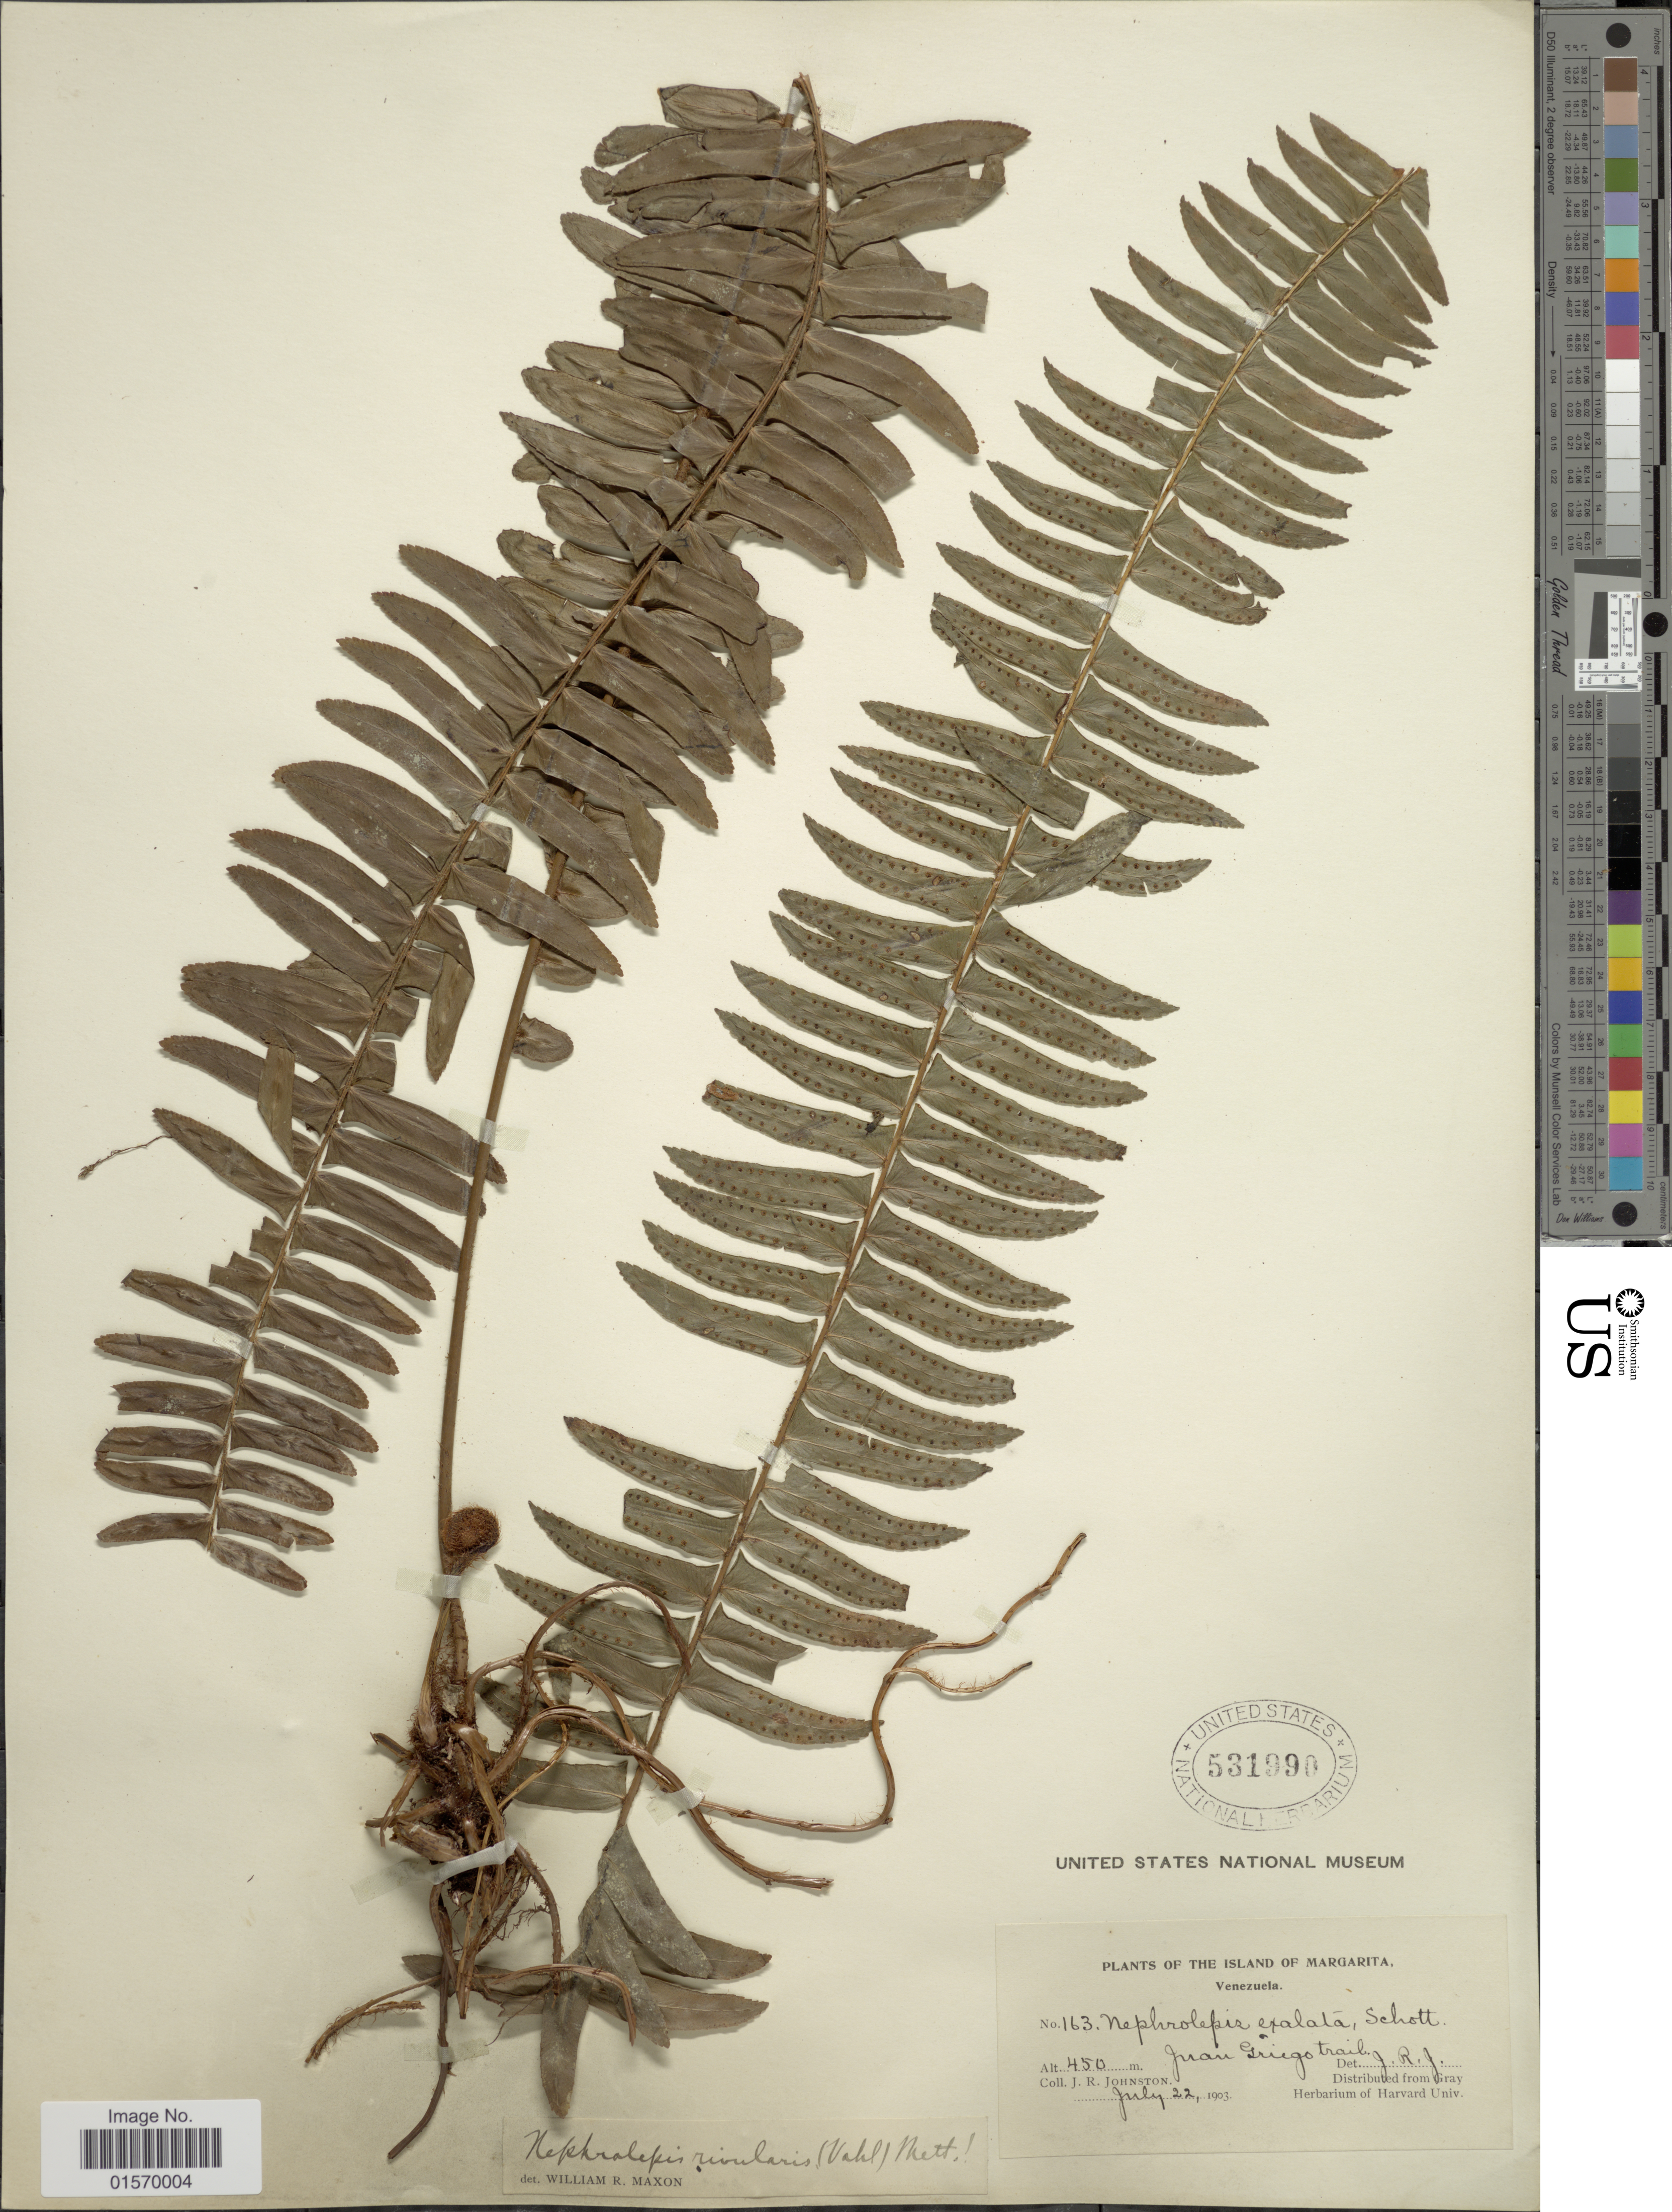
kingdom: Plantae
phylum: Tracheophyta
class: Polypodiopsida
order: Polypodiales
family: Nephrolepidaceae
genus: Nephrolepis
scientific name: Nephrolepis rivularis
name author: (Vahl) Mett. ex Krug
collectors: J. Johnston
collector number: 163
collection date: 1903-07-22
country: Venezuela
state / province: Nueva Esparta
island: Margarita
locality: Island of Margarita. Juan Diego trail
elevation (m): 450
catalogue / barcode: US 531990